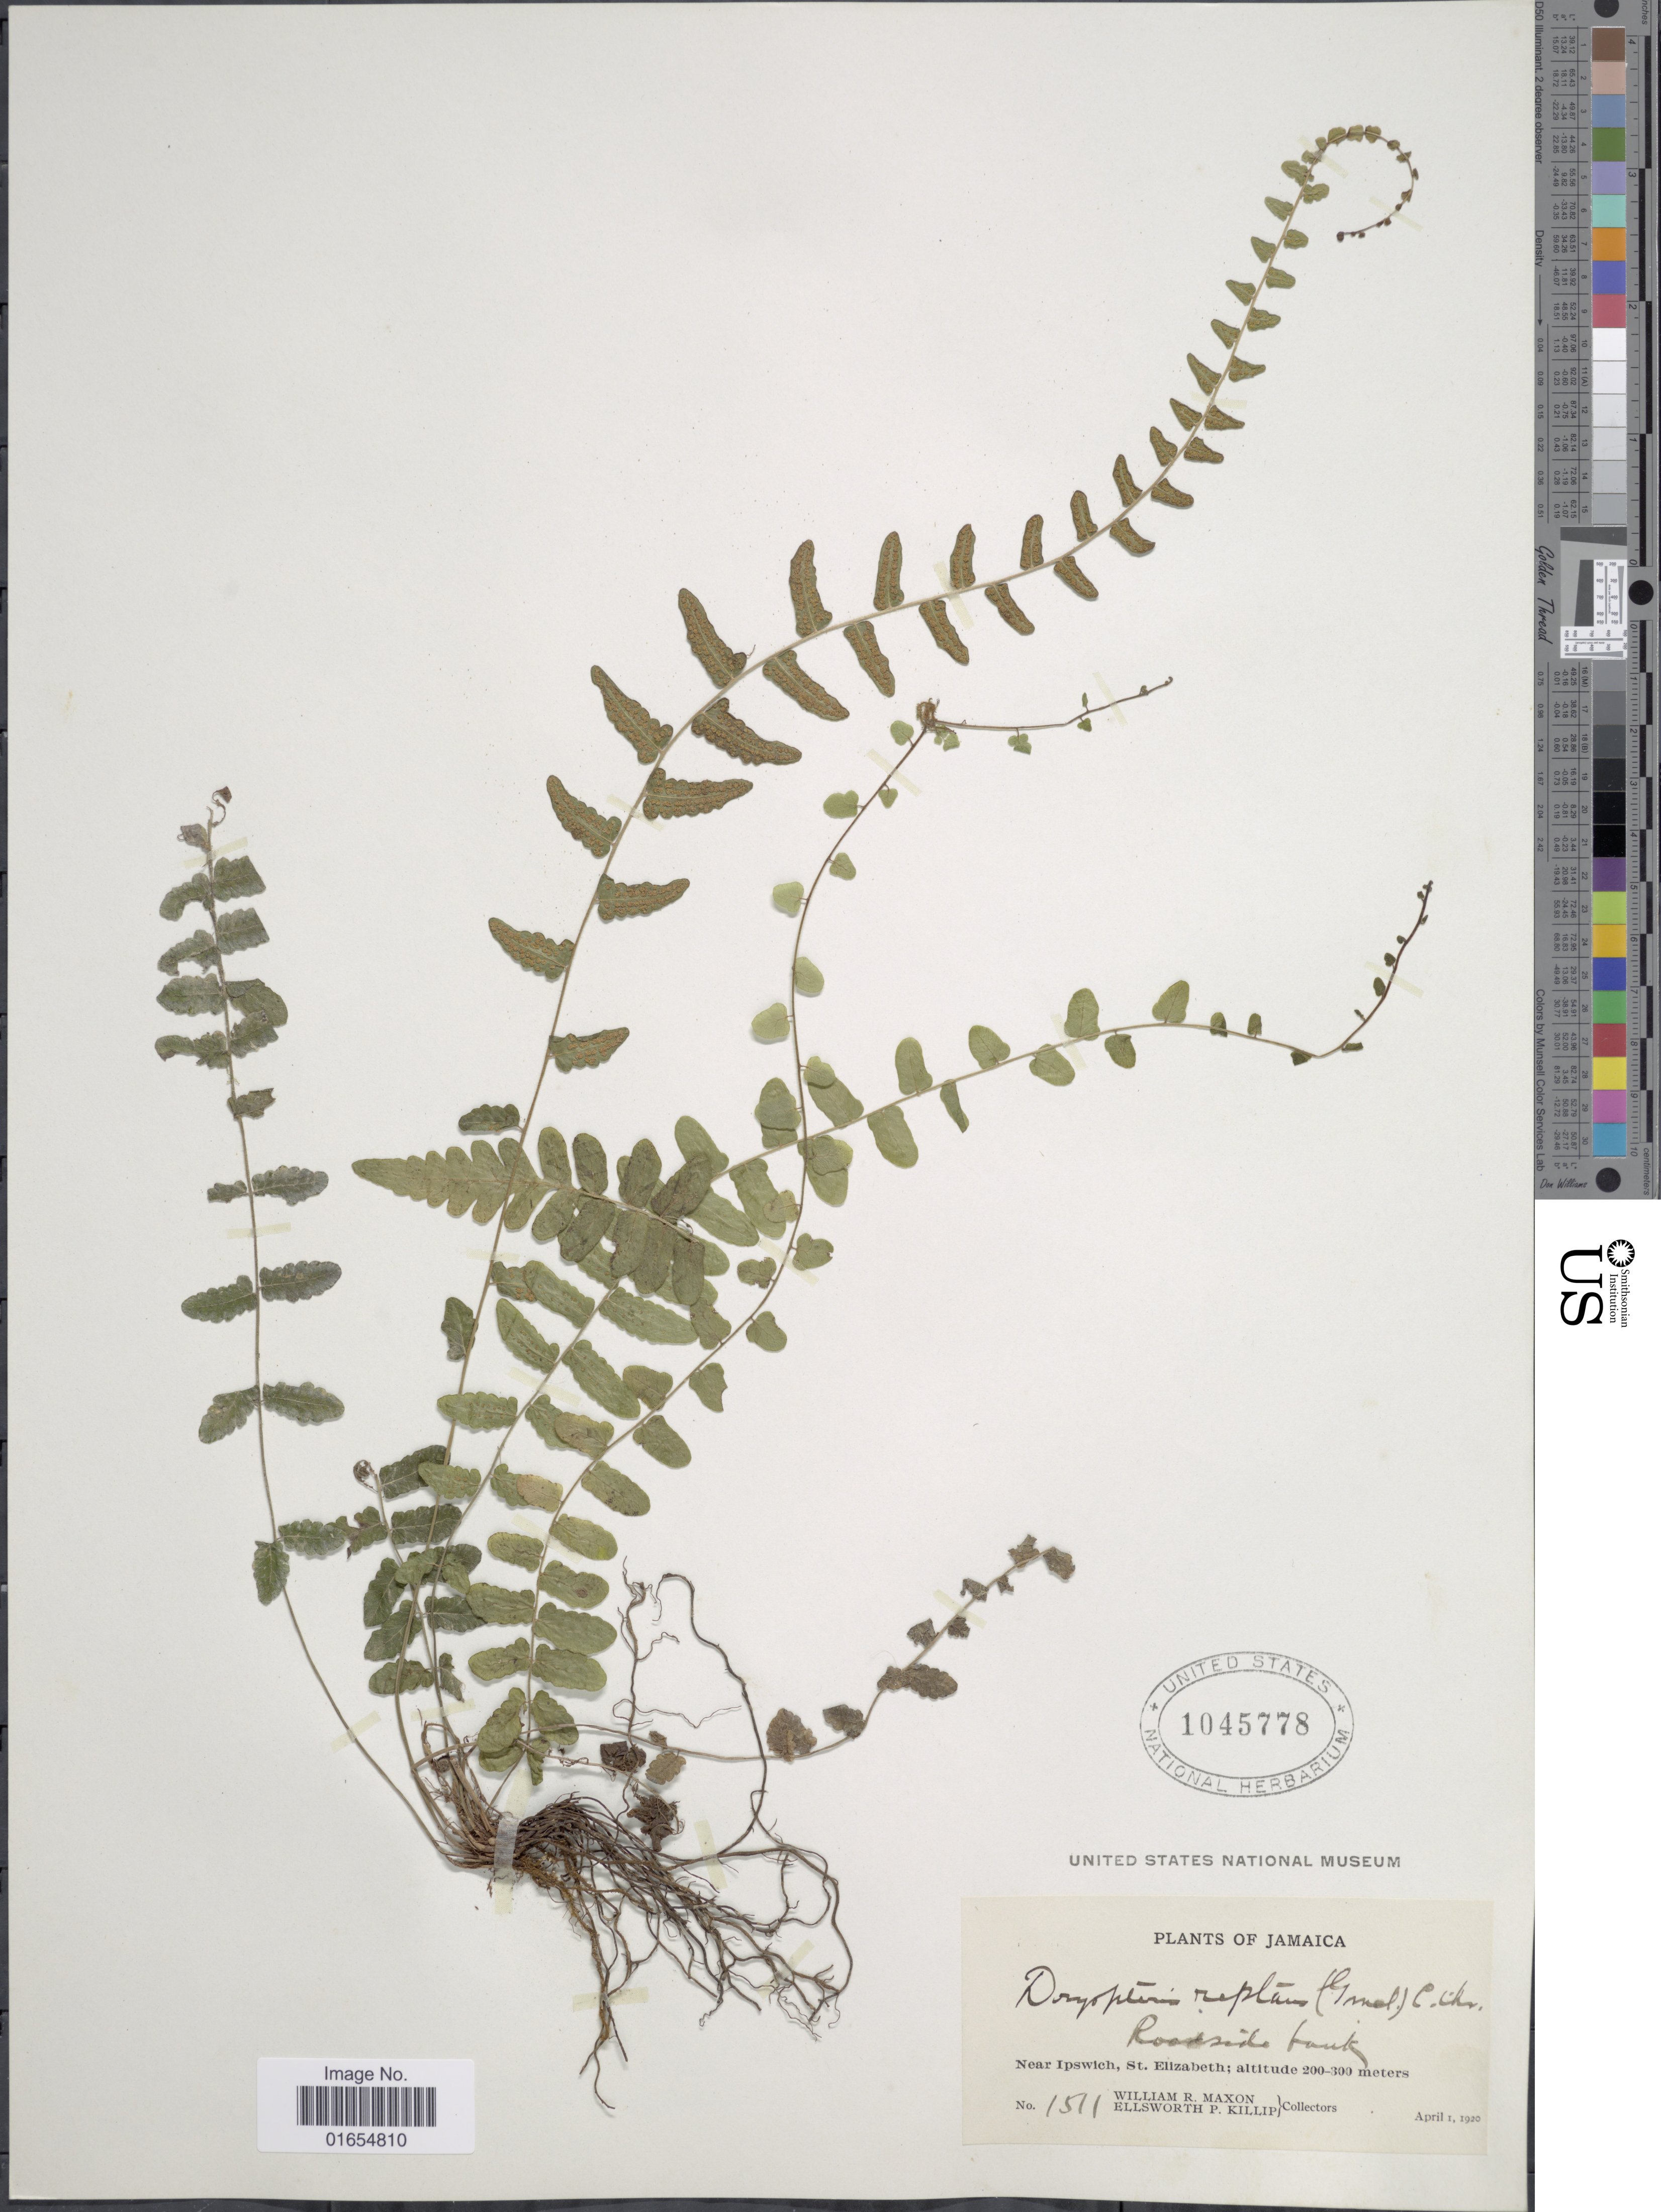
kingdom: Plantae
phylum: Tracheophyta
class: Polypodiopsida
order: Polypodiales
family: Thelypteridaceae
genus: Goniopteris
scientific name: Goniopteris reptans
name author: (J.F. Gmel.) C. Presl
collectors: W. R. Maxon & E. P. Killip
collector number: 1511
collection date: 1920-04-01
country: Jamaica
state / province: Saint Elizabeth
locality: Near Ipswich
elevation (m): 200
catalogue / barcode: US 1045778